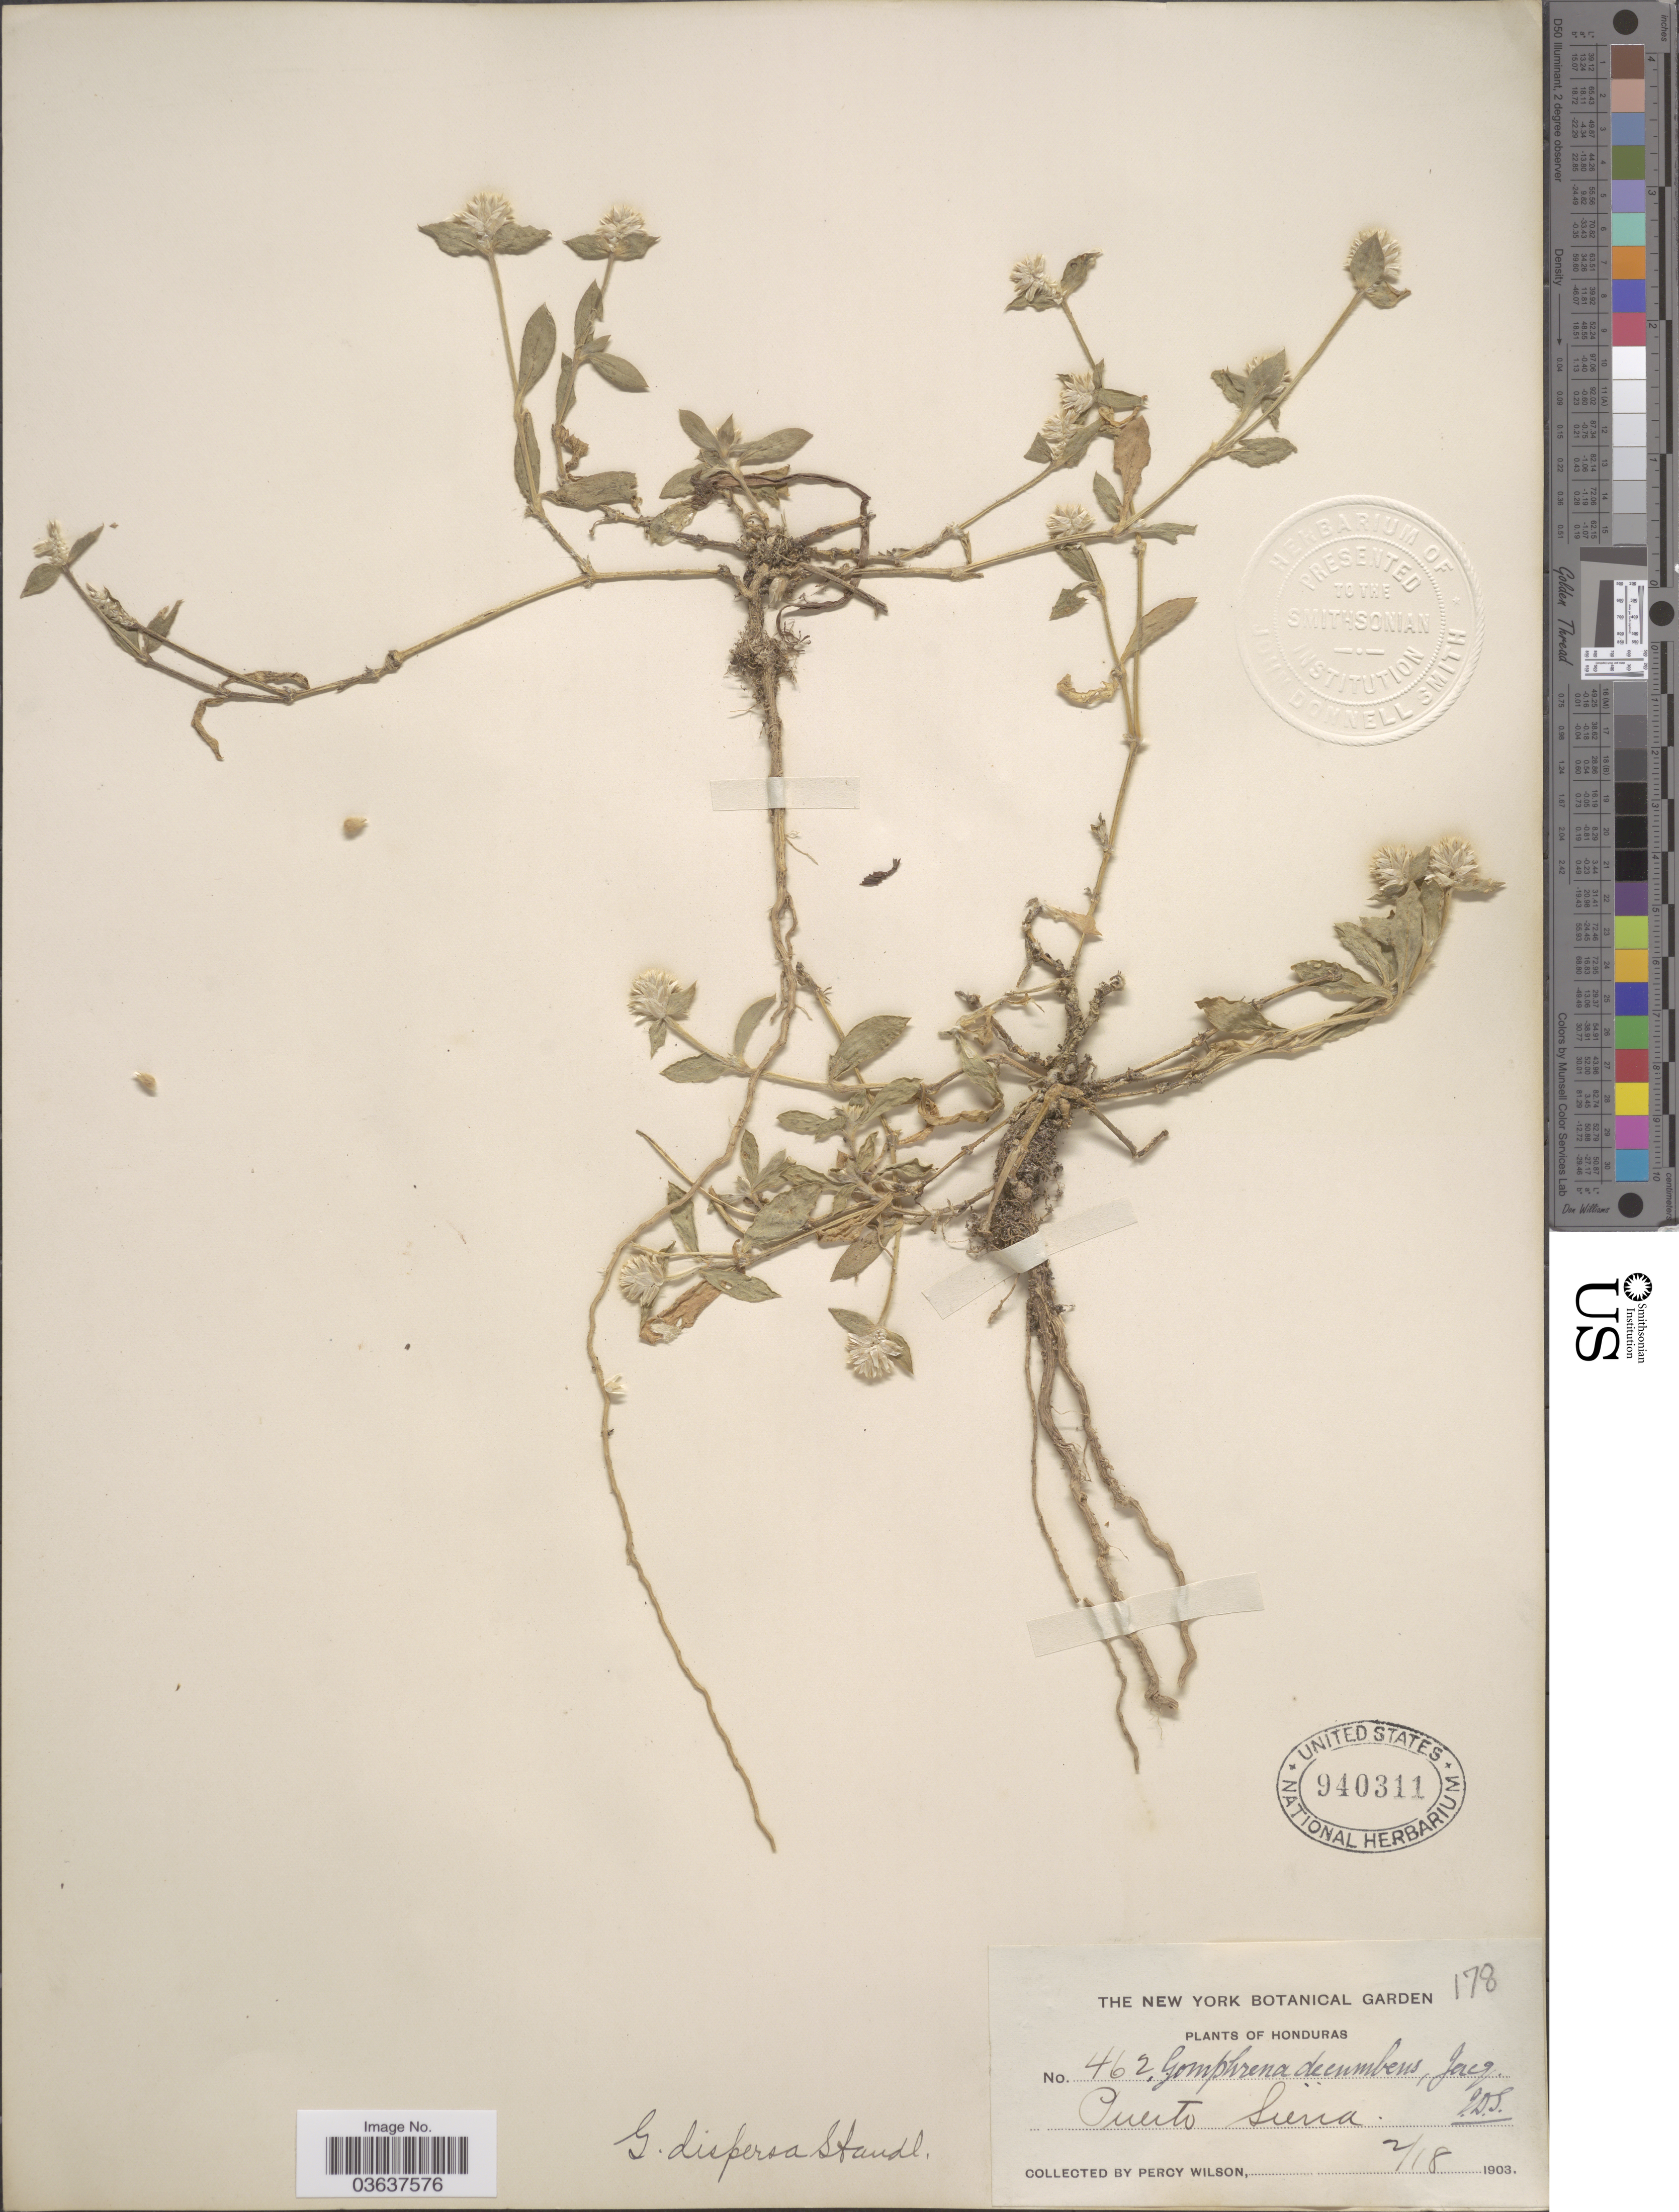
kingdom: Plantae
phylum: Tracheophyta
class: Magnoliopsida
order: Caryophyllales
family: Amaranthaceae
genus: Gomphrena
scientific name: Gomphrena dispersa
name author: Standl.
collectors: P. Wilson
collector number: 462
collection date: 1903-02-18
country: Honduras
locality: Puerto Siena.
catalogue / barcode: US 940311